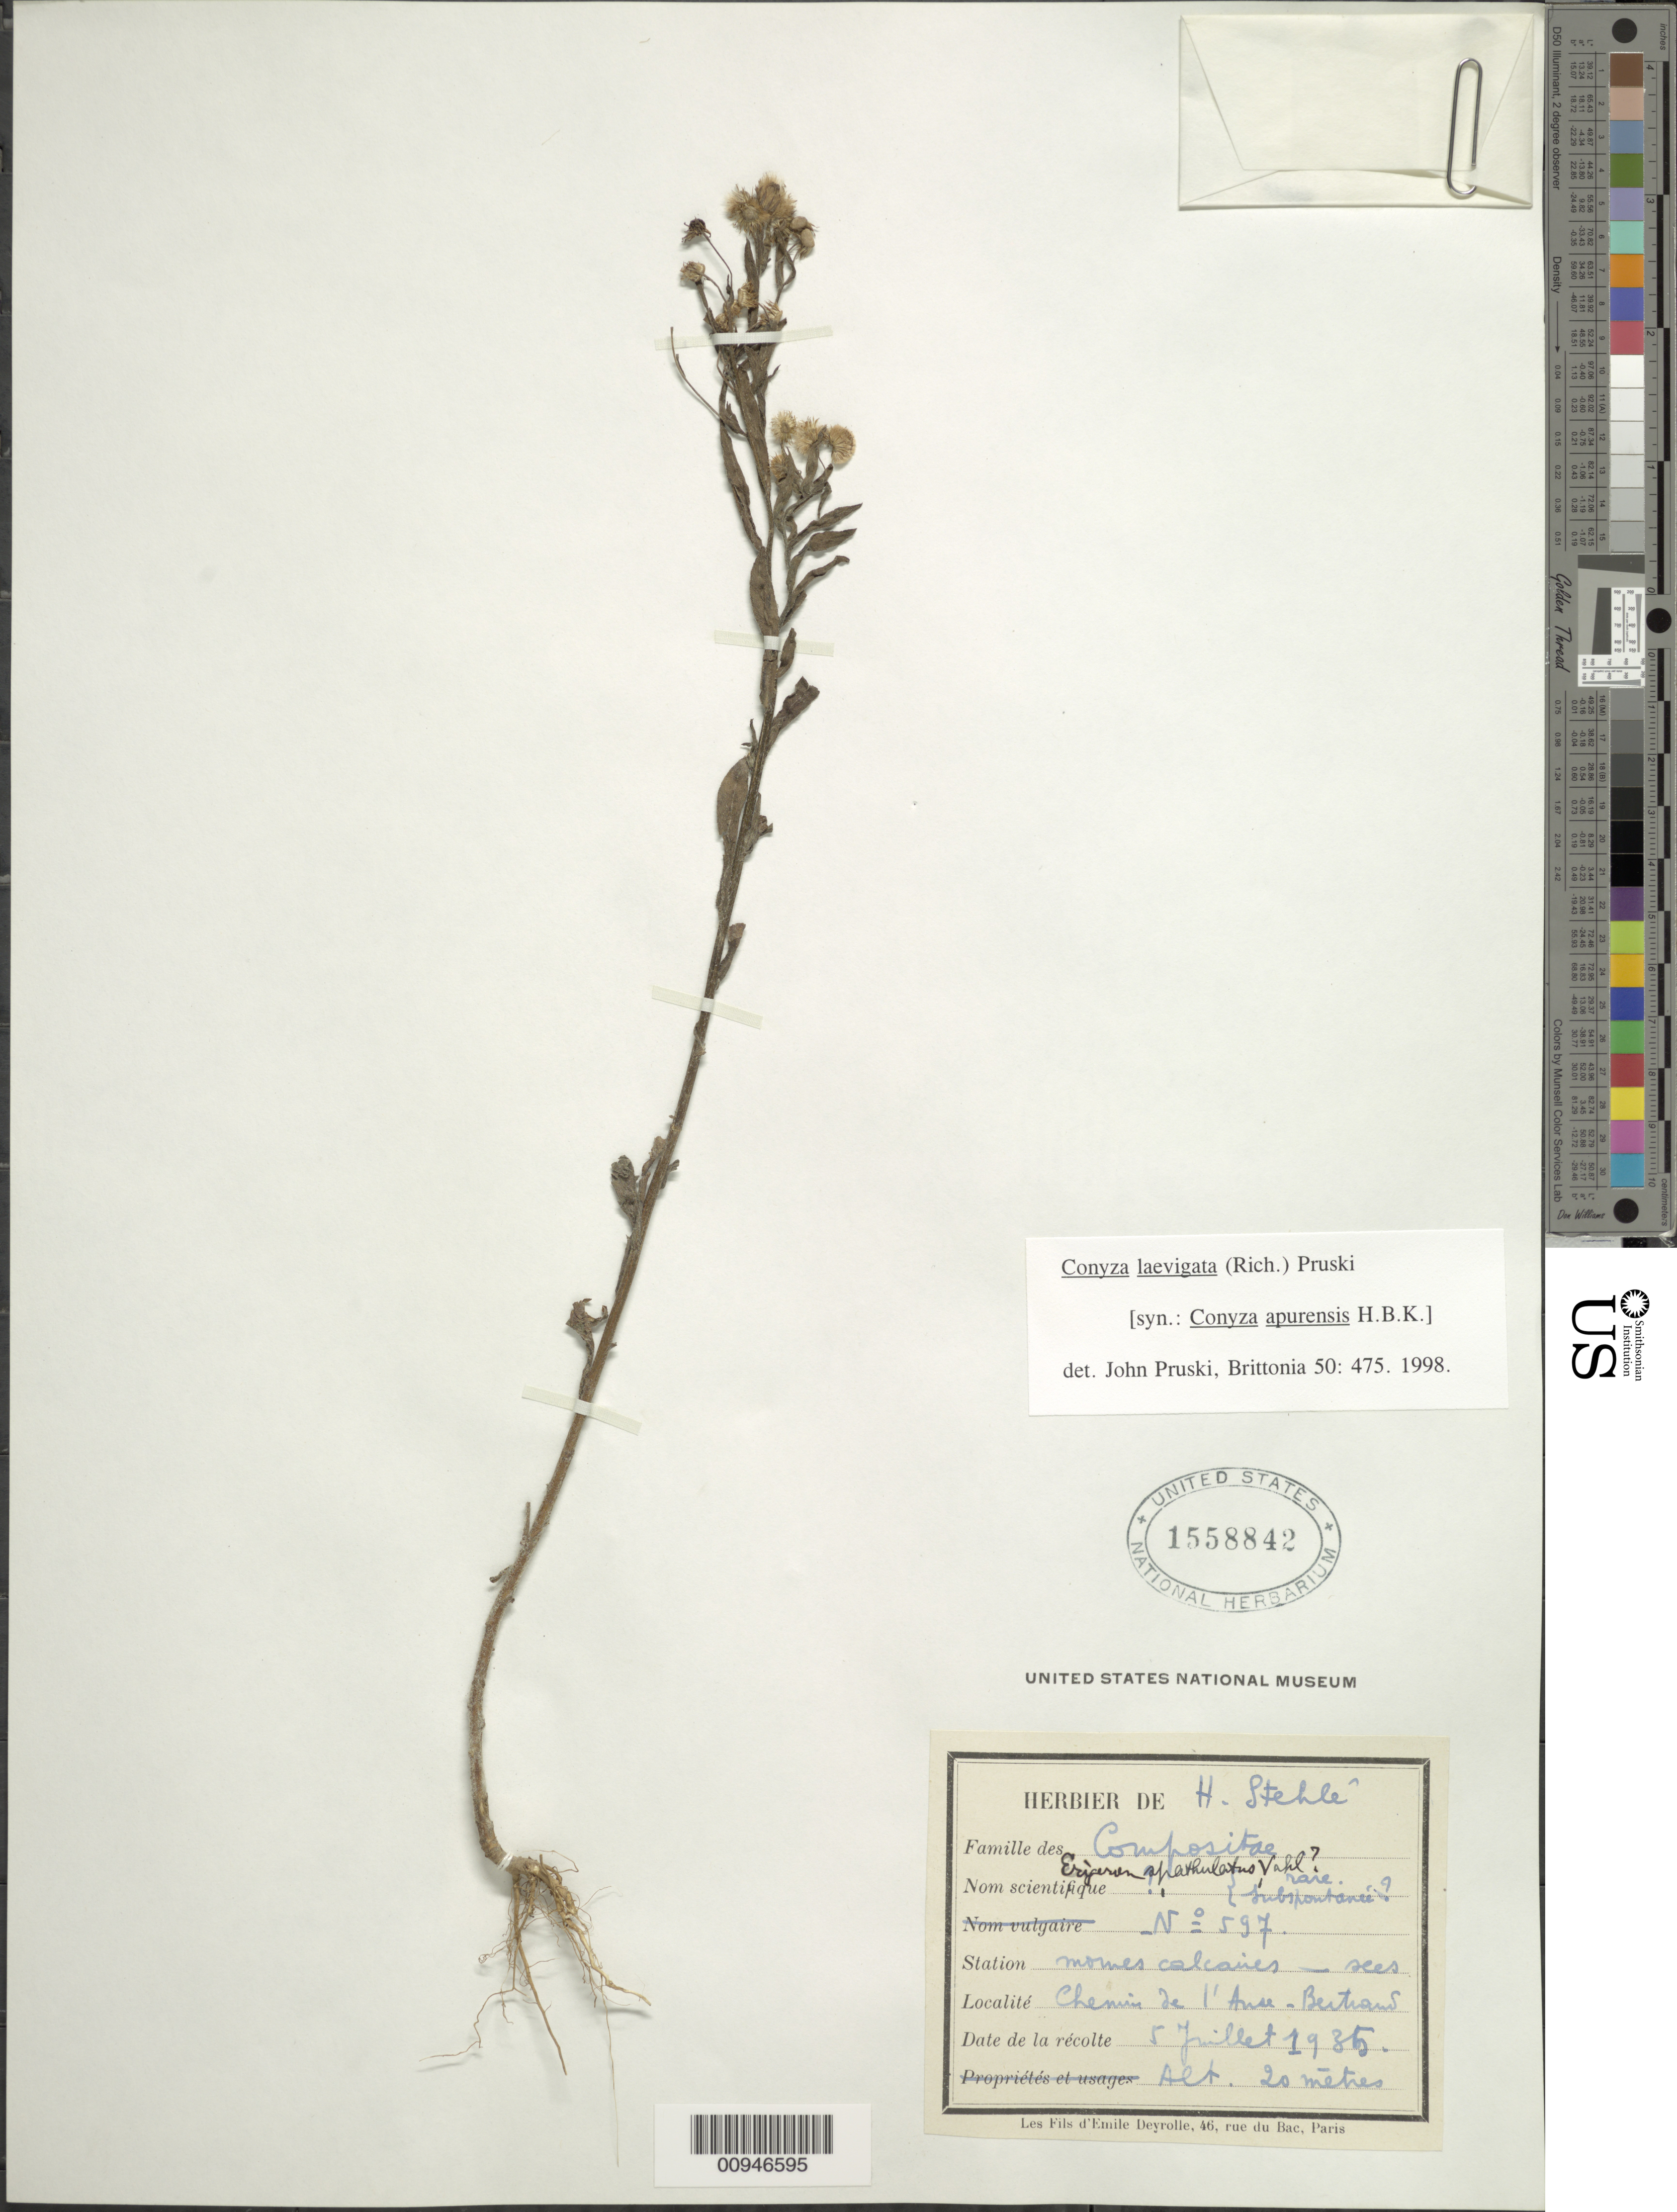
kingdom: Plantae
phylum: Tracheophyta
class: Magnoliopsida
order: Asterales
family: Asteraceae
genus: Conyza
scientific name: Conyza laevigata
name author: (Rich.) Pruski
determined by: Pruski, J. F.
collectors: H. Stehlé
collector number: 597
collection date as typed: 05 Jul 1935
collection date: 1935-07-05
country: Guadeloupe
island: Grande Terre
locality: Chemin de l'Anse, Bertrans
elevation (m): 20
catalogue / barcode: US 1558842